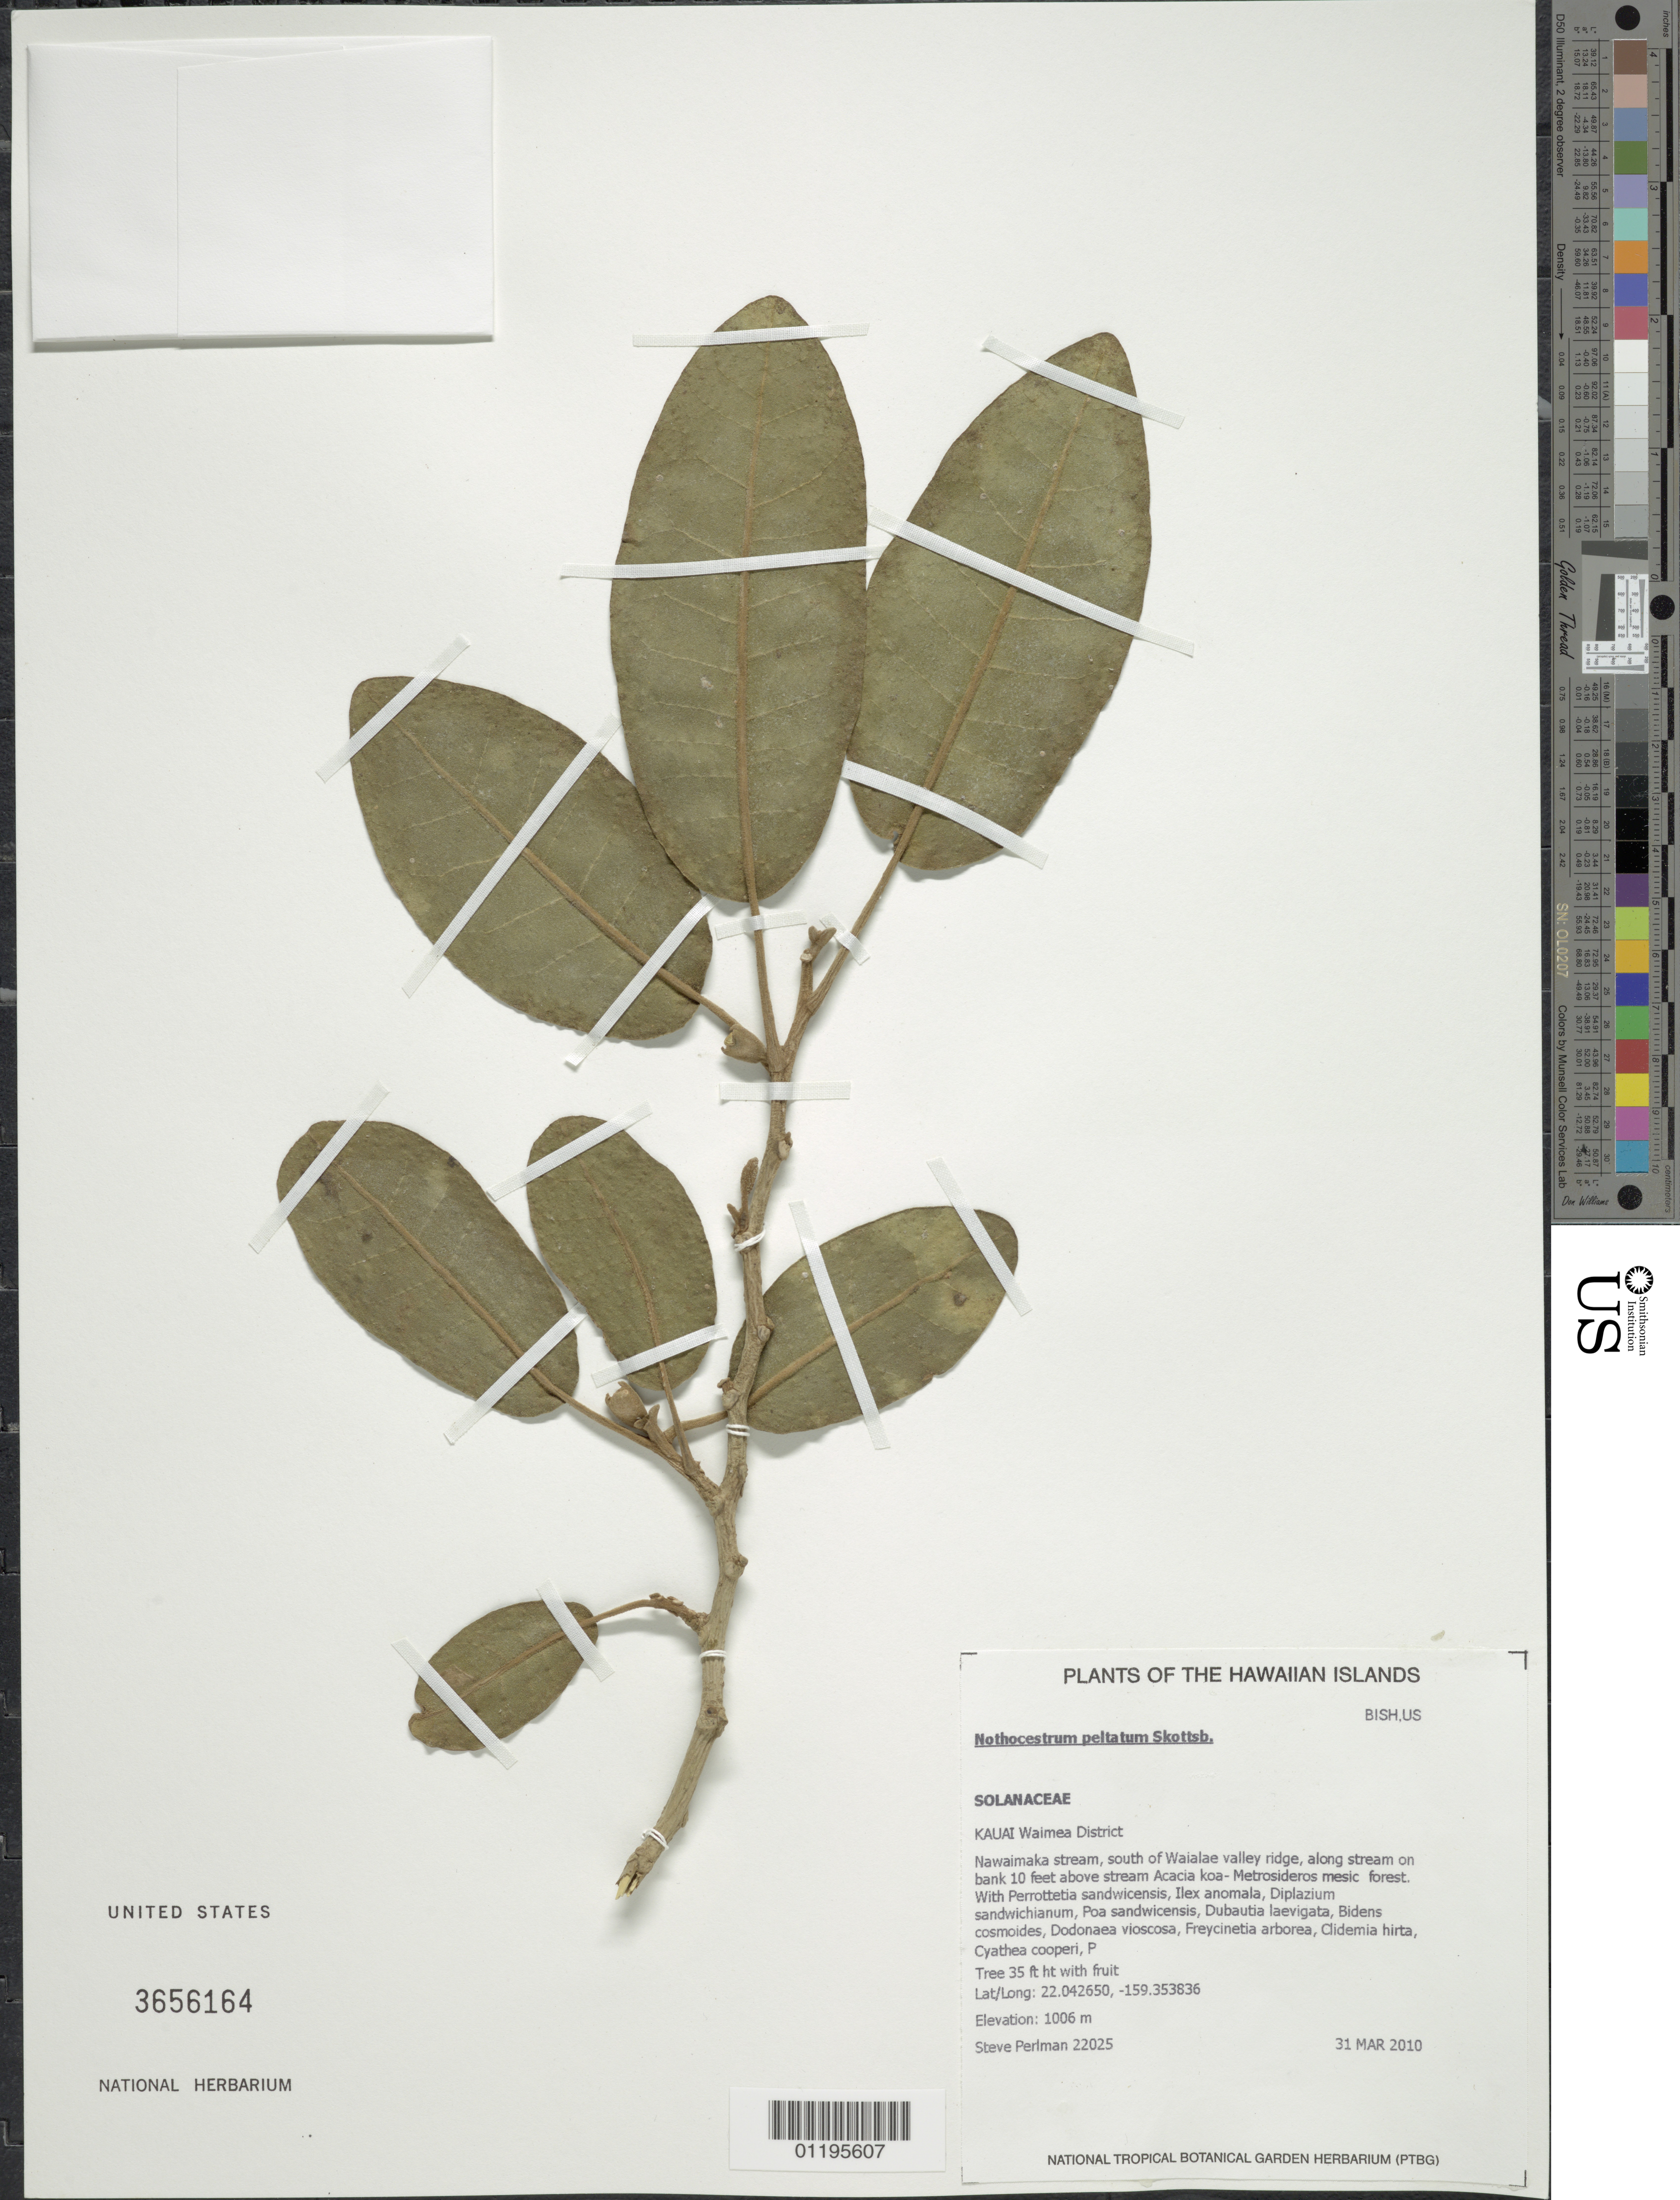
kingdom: Plantae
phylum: Tracheophyta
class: Magnoliopsida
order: Solanales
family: Solanaceae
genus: Nothocestrum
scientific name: Nothocestrum peltatum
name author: Skottsb.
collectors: S. P. Perlman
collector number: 22025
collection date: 2010-03-31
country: United States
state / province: Hawaii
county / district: Kauai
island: Kaua'i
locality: Waimea District, Nawaimaka Stream, south of Waialae Valley Ridge, along stream on bank 10 feet above stream.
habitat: Mesic forest.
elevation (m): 1006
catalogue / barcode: US 3656164